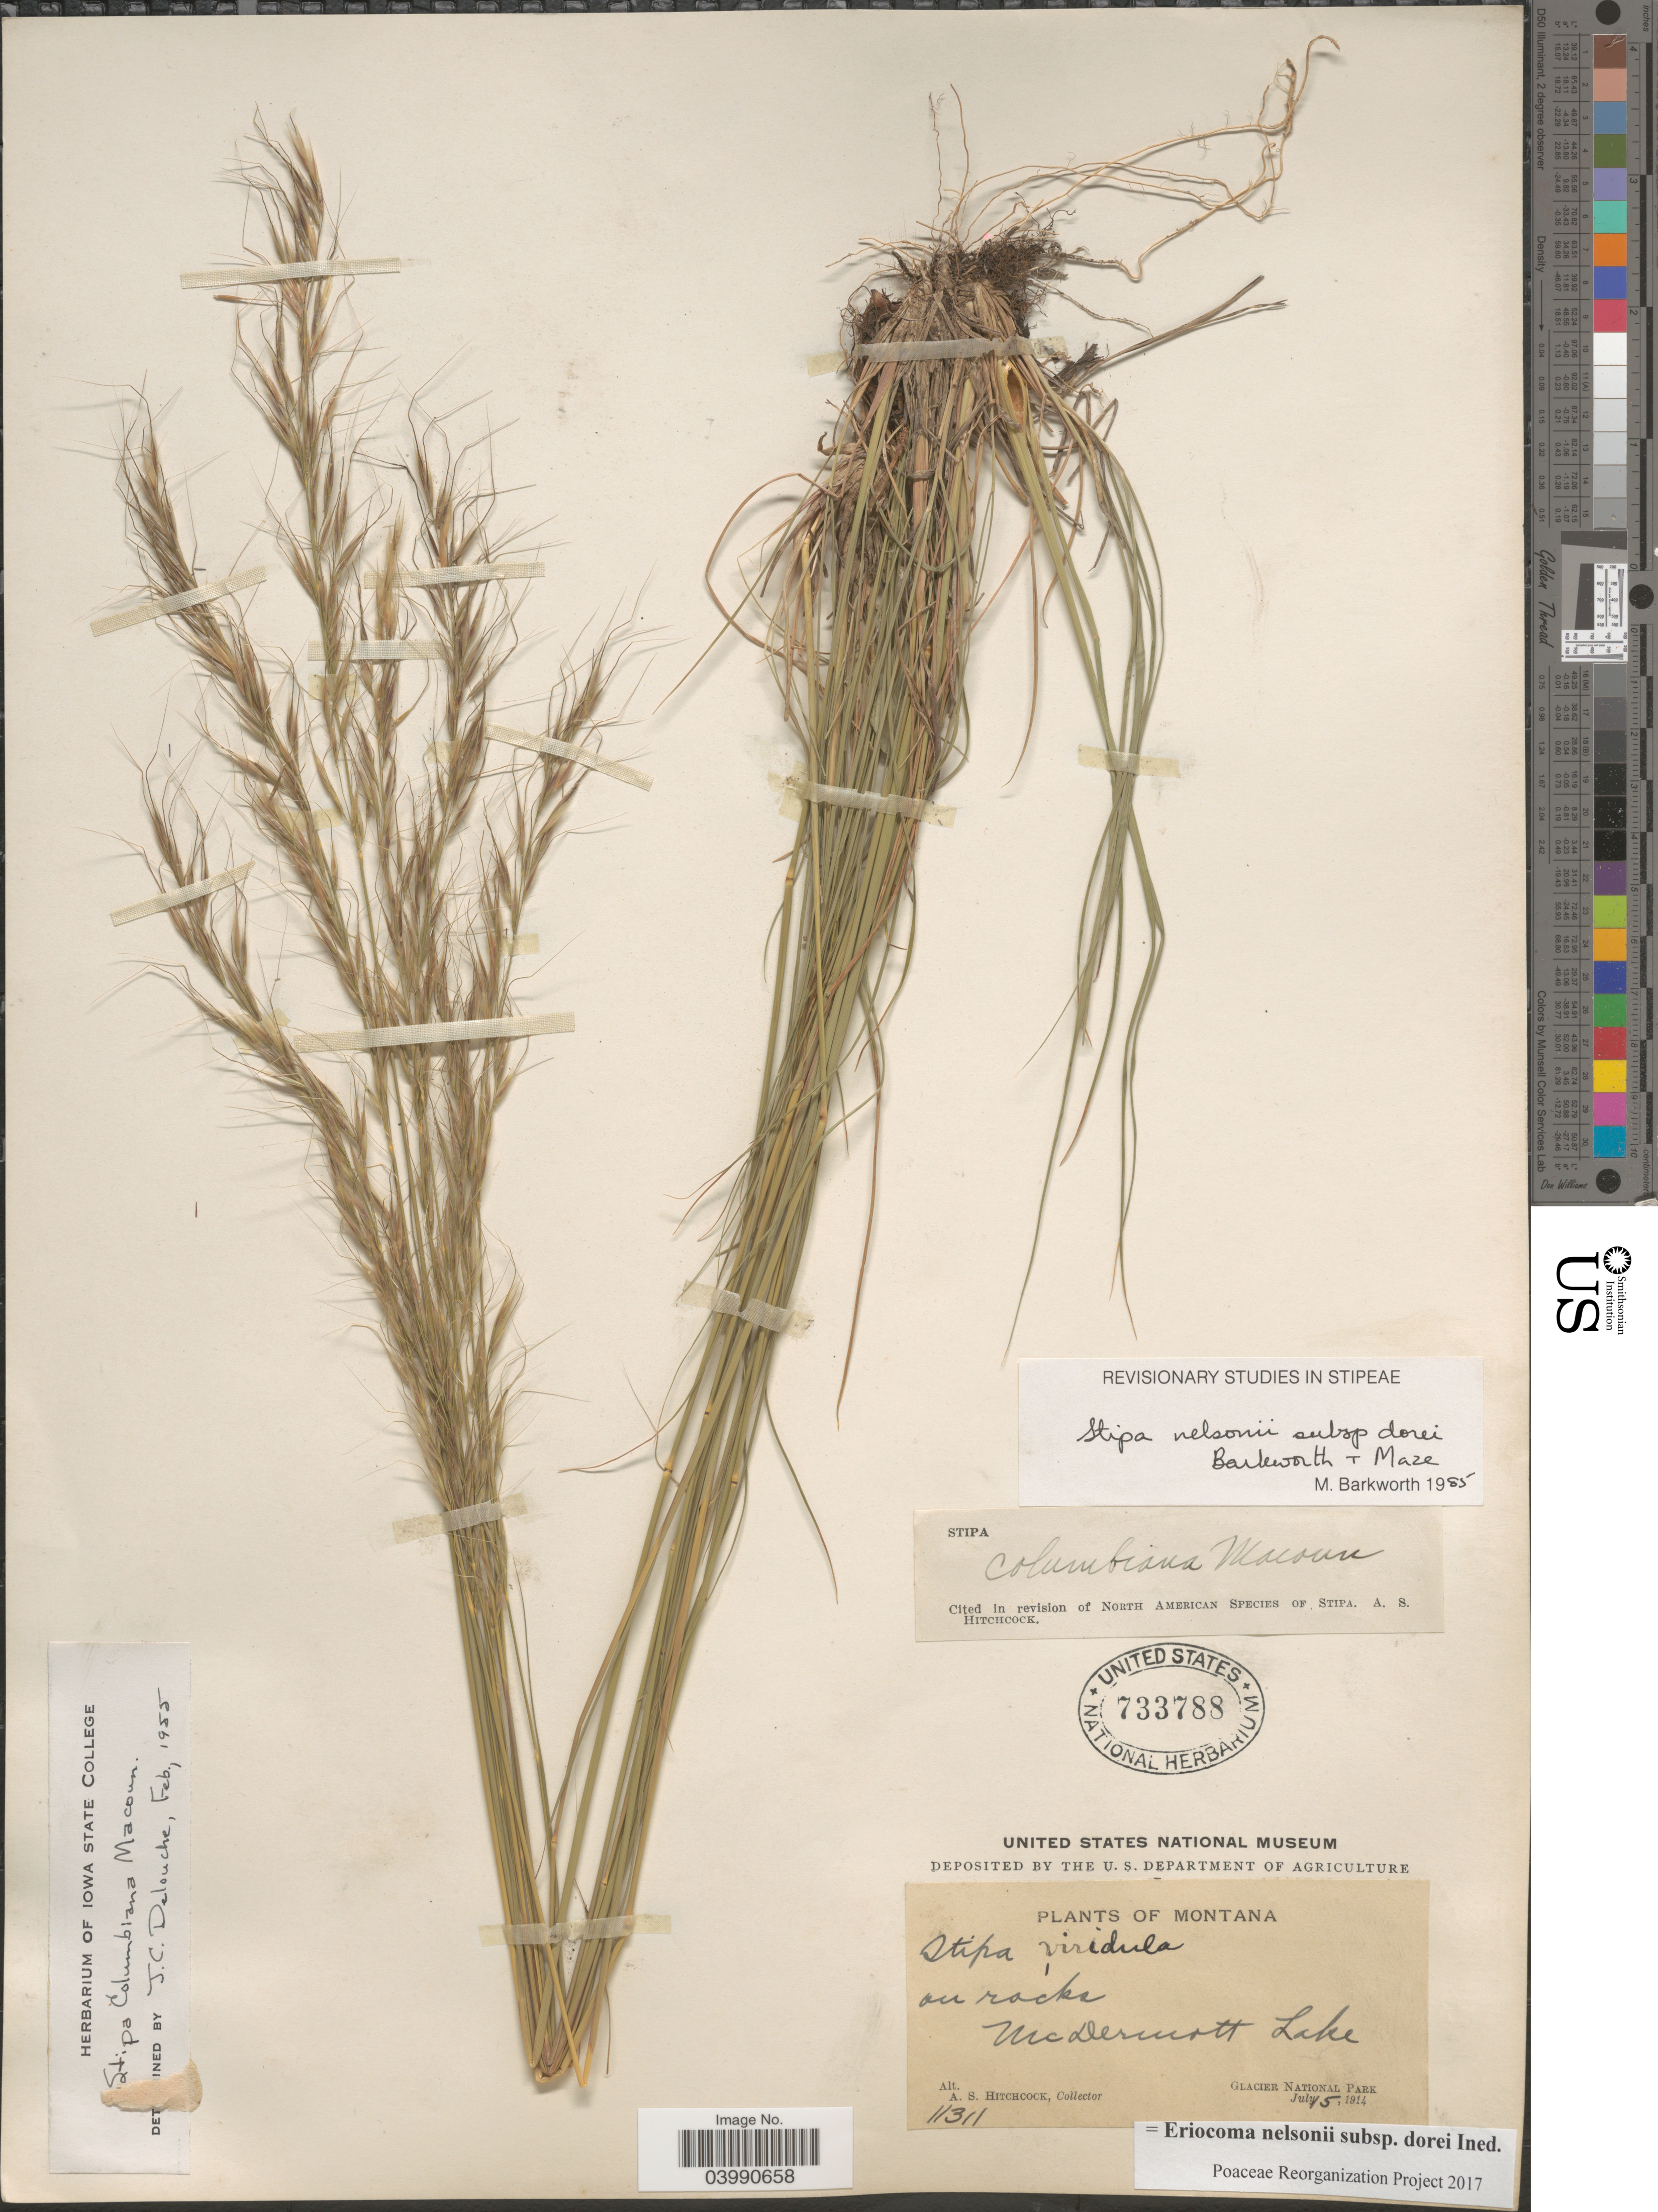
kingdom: Plantae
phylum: Tracheophyta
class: Liliopsida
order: Poales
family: Poaceae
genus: Eriocoma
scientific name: Eriocoma nelsonii subsp. dorei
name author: (Barkworth & J. Maze) Romasch.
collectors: A. S. Hitchcock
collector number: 11311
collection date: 1914-07-05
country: United States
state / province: Montana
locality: McDermott Lake. Glacier National Park.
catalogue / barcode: US 733788